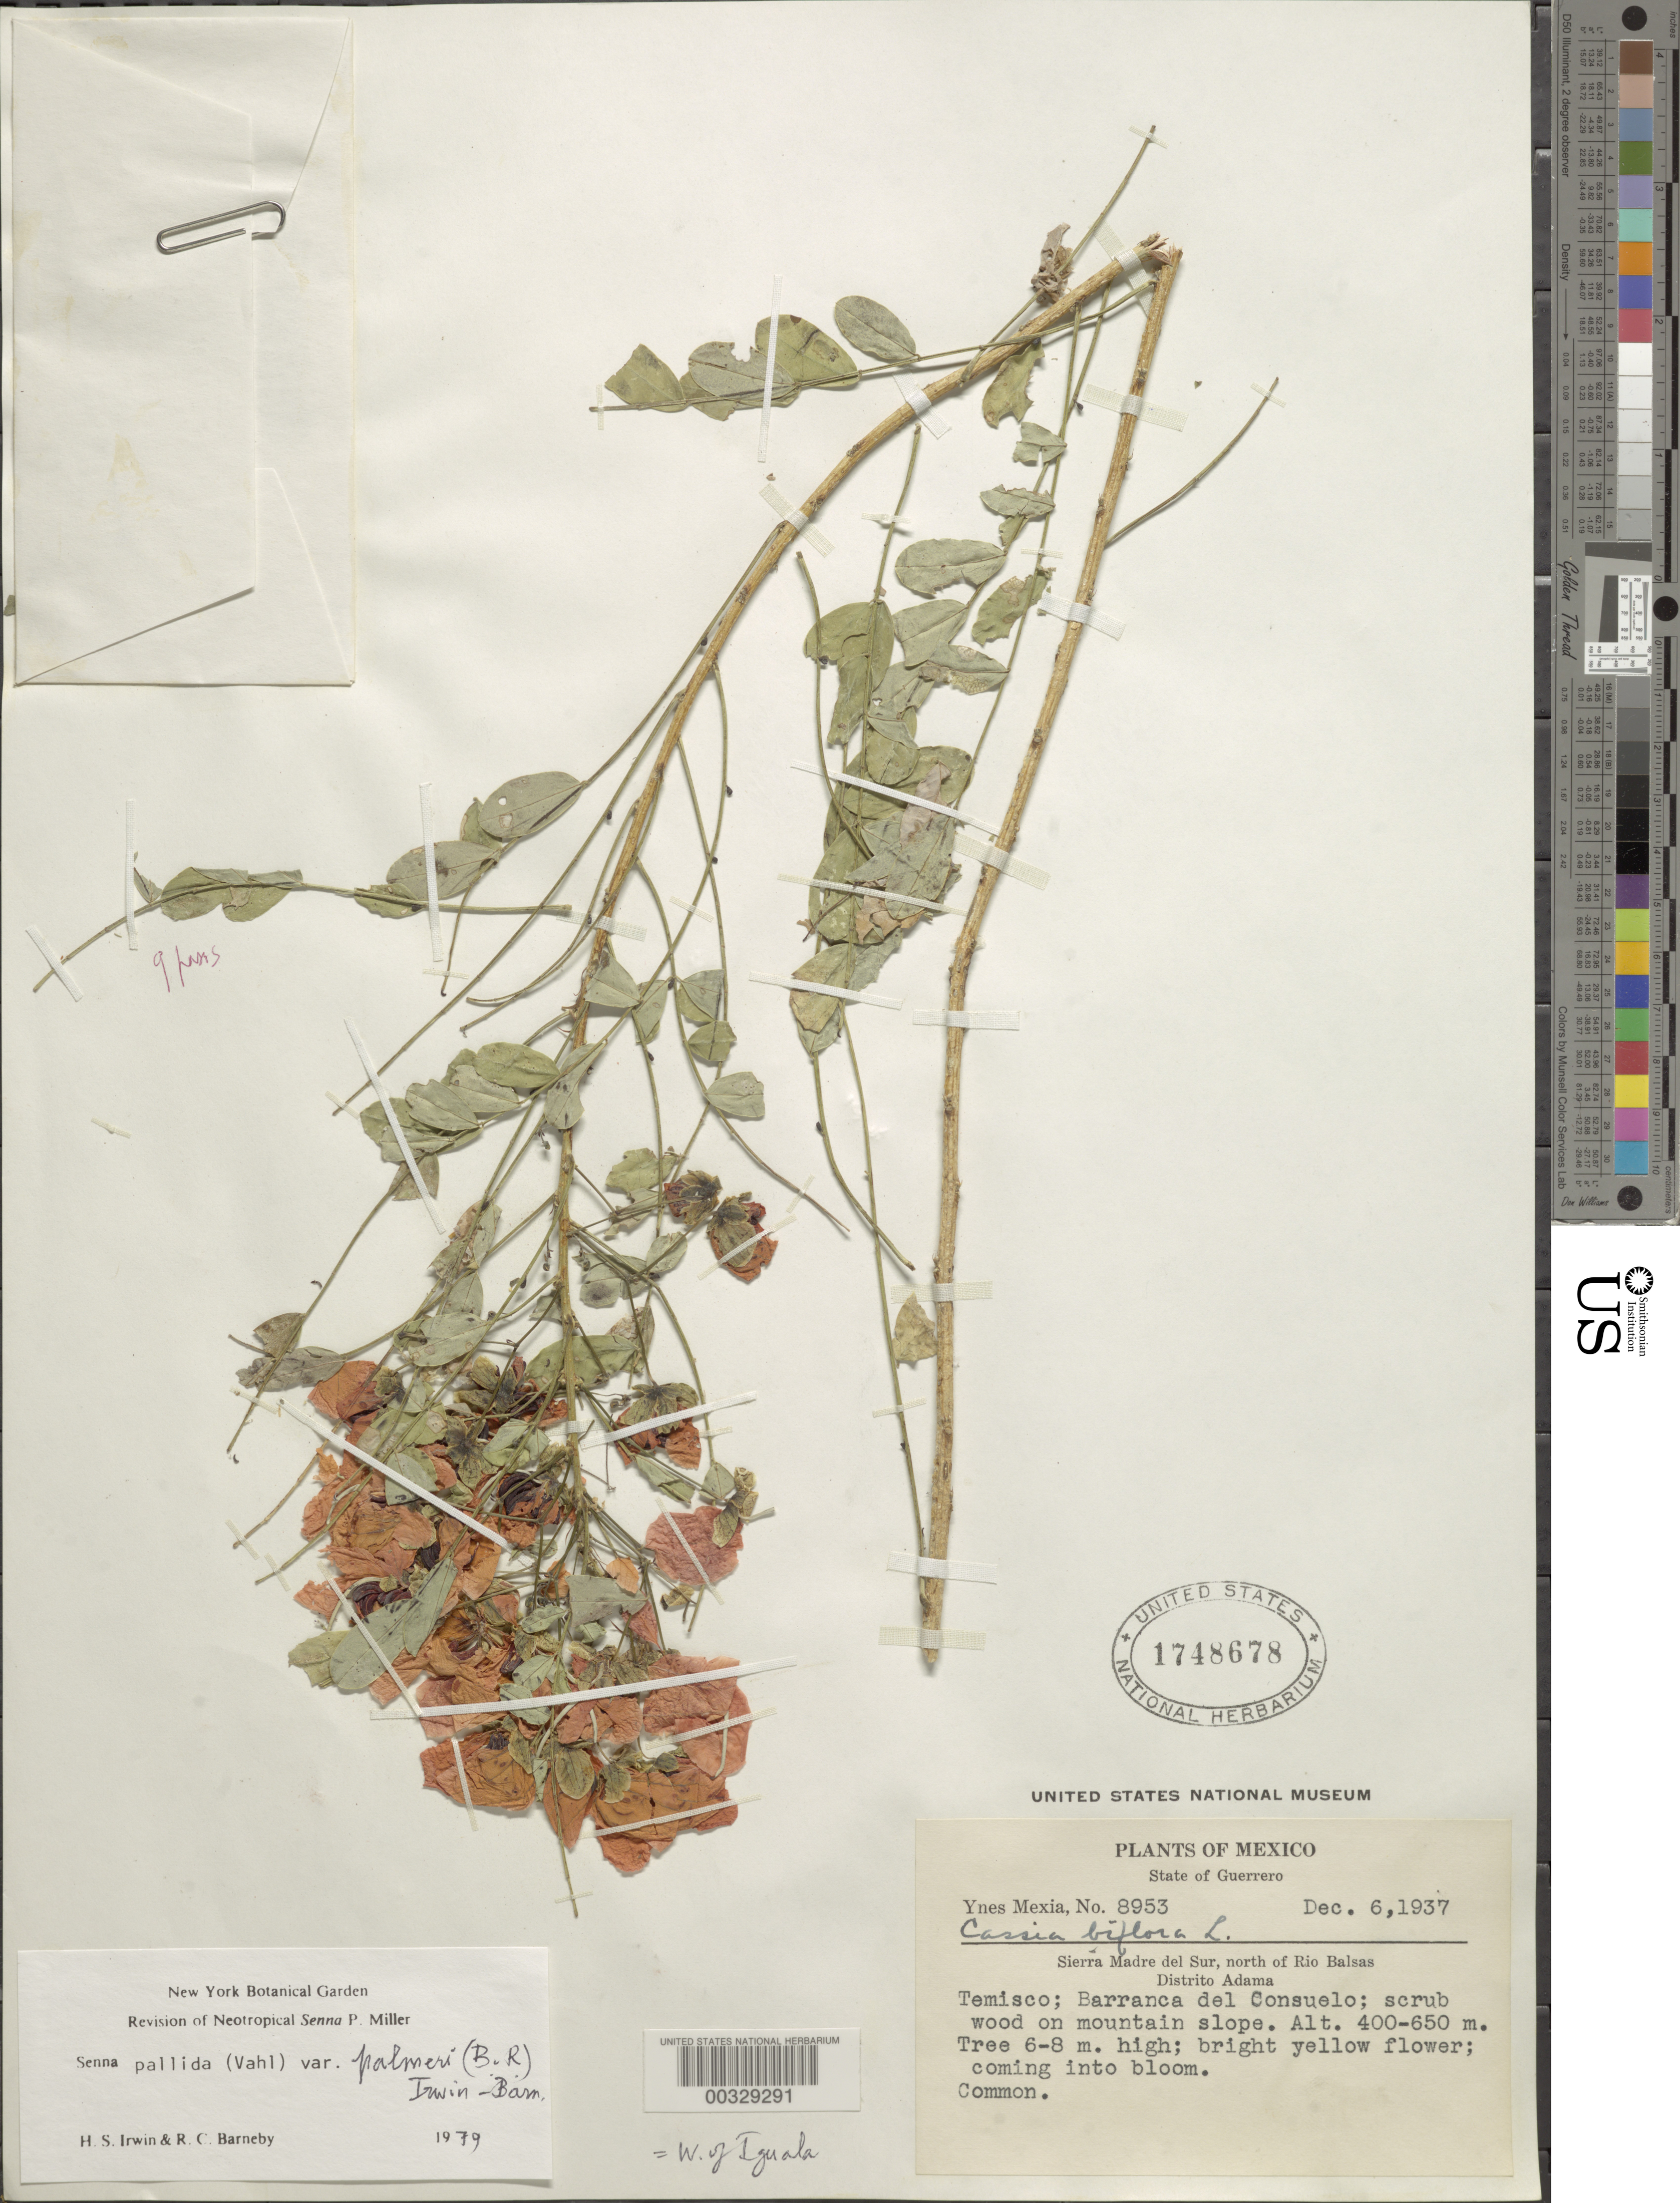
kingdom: Plantae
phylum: Tracheophyta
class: Magnoliopsida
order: Fabales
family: Fabaceae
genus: Senna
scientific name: Senna pallida var. palmeri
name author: (Britton) H.S. Irwin & Barneby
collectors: Y. Mexia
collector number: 8953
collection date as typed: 06 Dec 1937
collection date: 1937-12-06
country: Mexico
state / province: Guerrero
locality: Temisco; Barranca del Consuelo; W of Iguala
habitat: Mountain slope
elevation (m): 400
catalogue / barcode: US 1748678